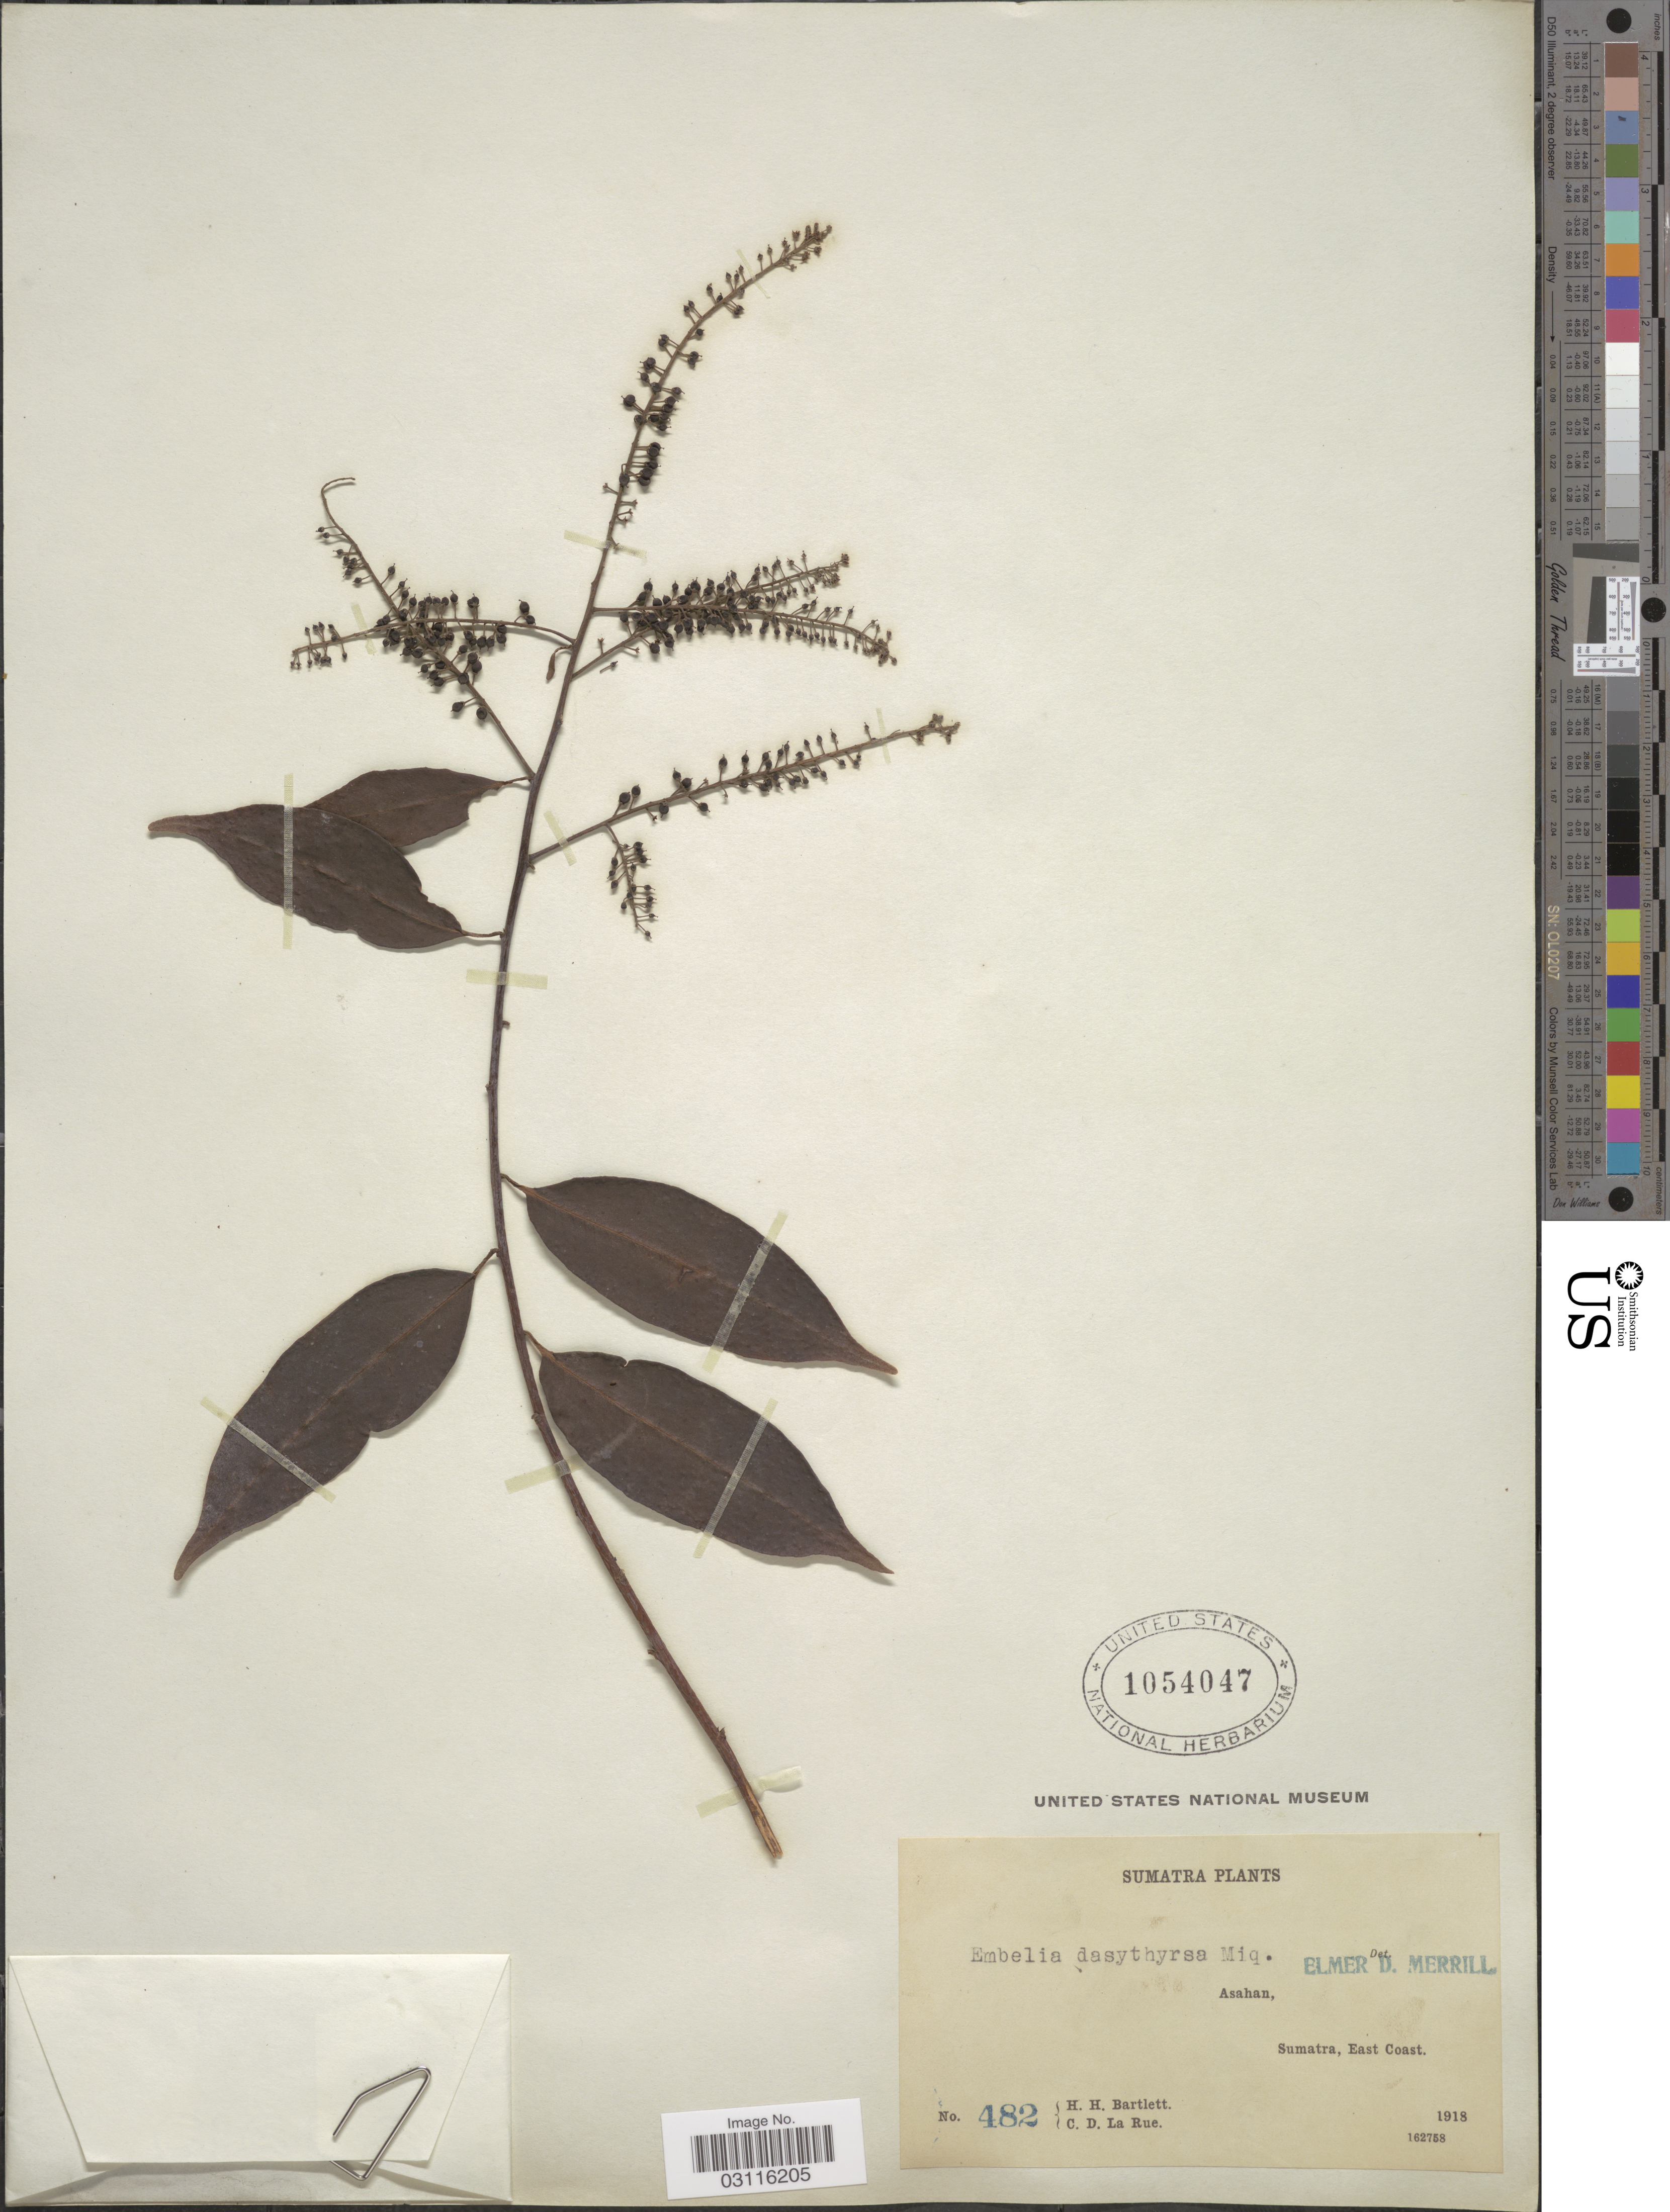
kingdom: Plantae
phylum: Tracheophyta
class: Magnoliopsida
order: Ericales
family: Primulaceae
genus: Embelia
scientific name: Embelia dasythyrsa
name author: Miq.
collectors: H. H. Bartlett & C. La Rue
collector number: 482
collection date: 1918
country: Indonesia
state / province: Sumatra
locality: Asahan, East Coast.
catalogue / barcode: US 1054047